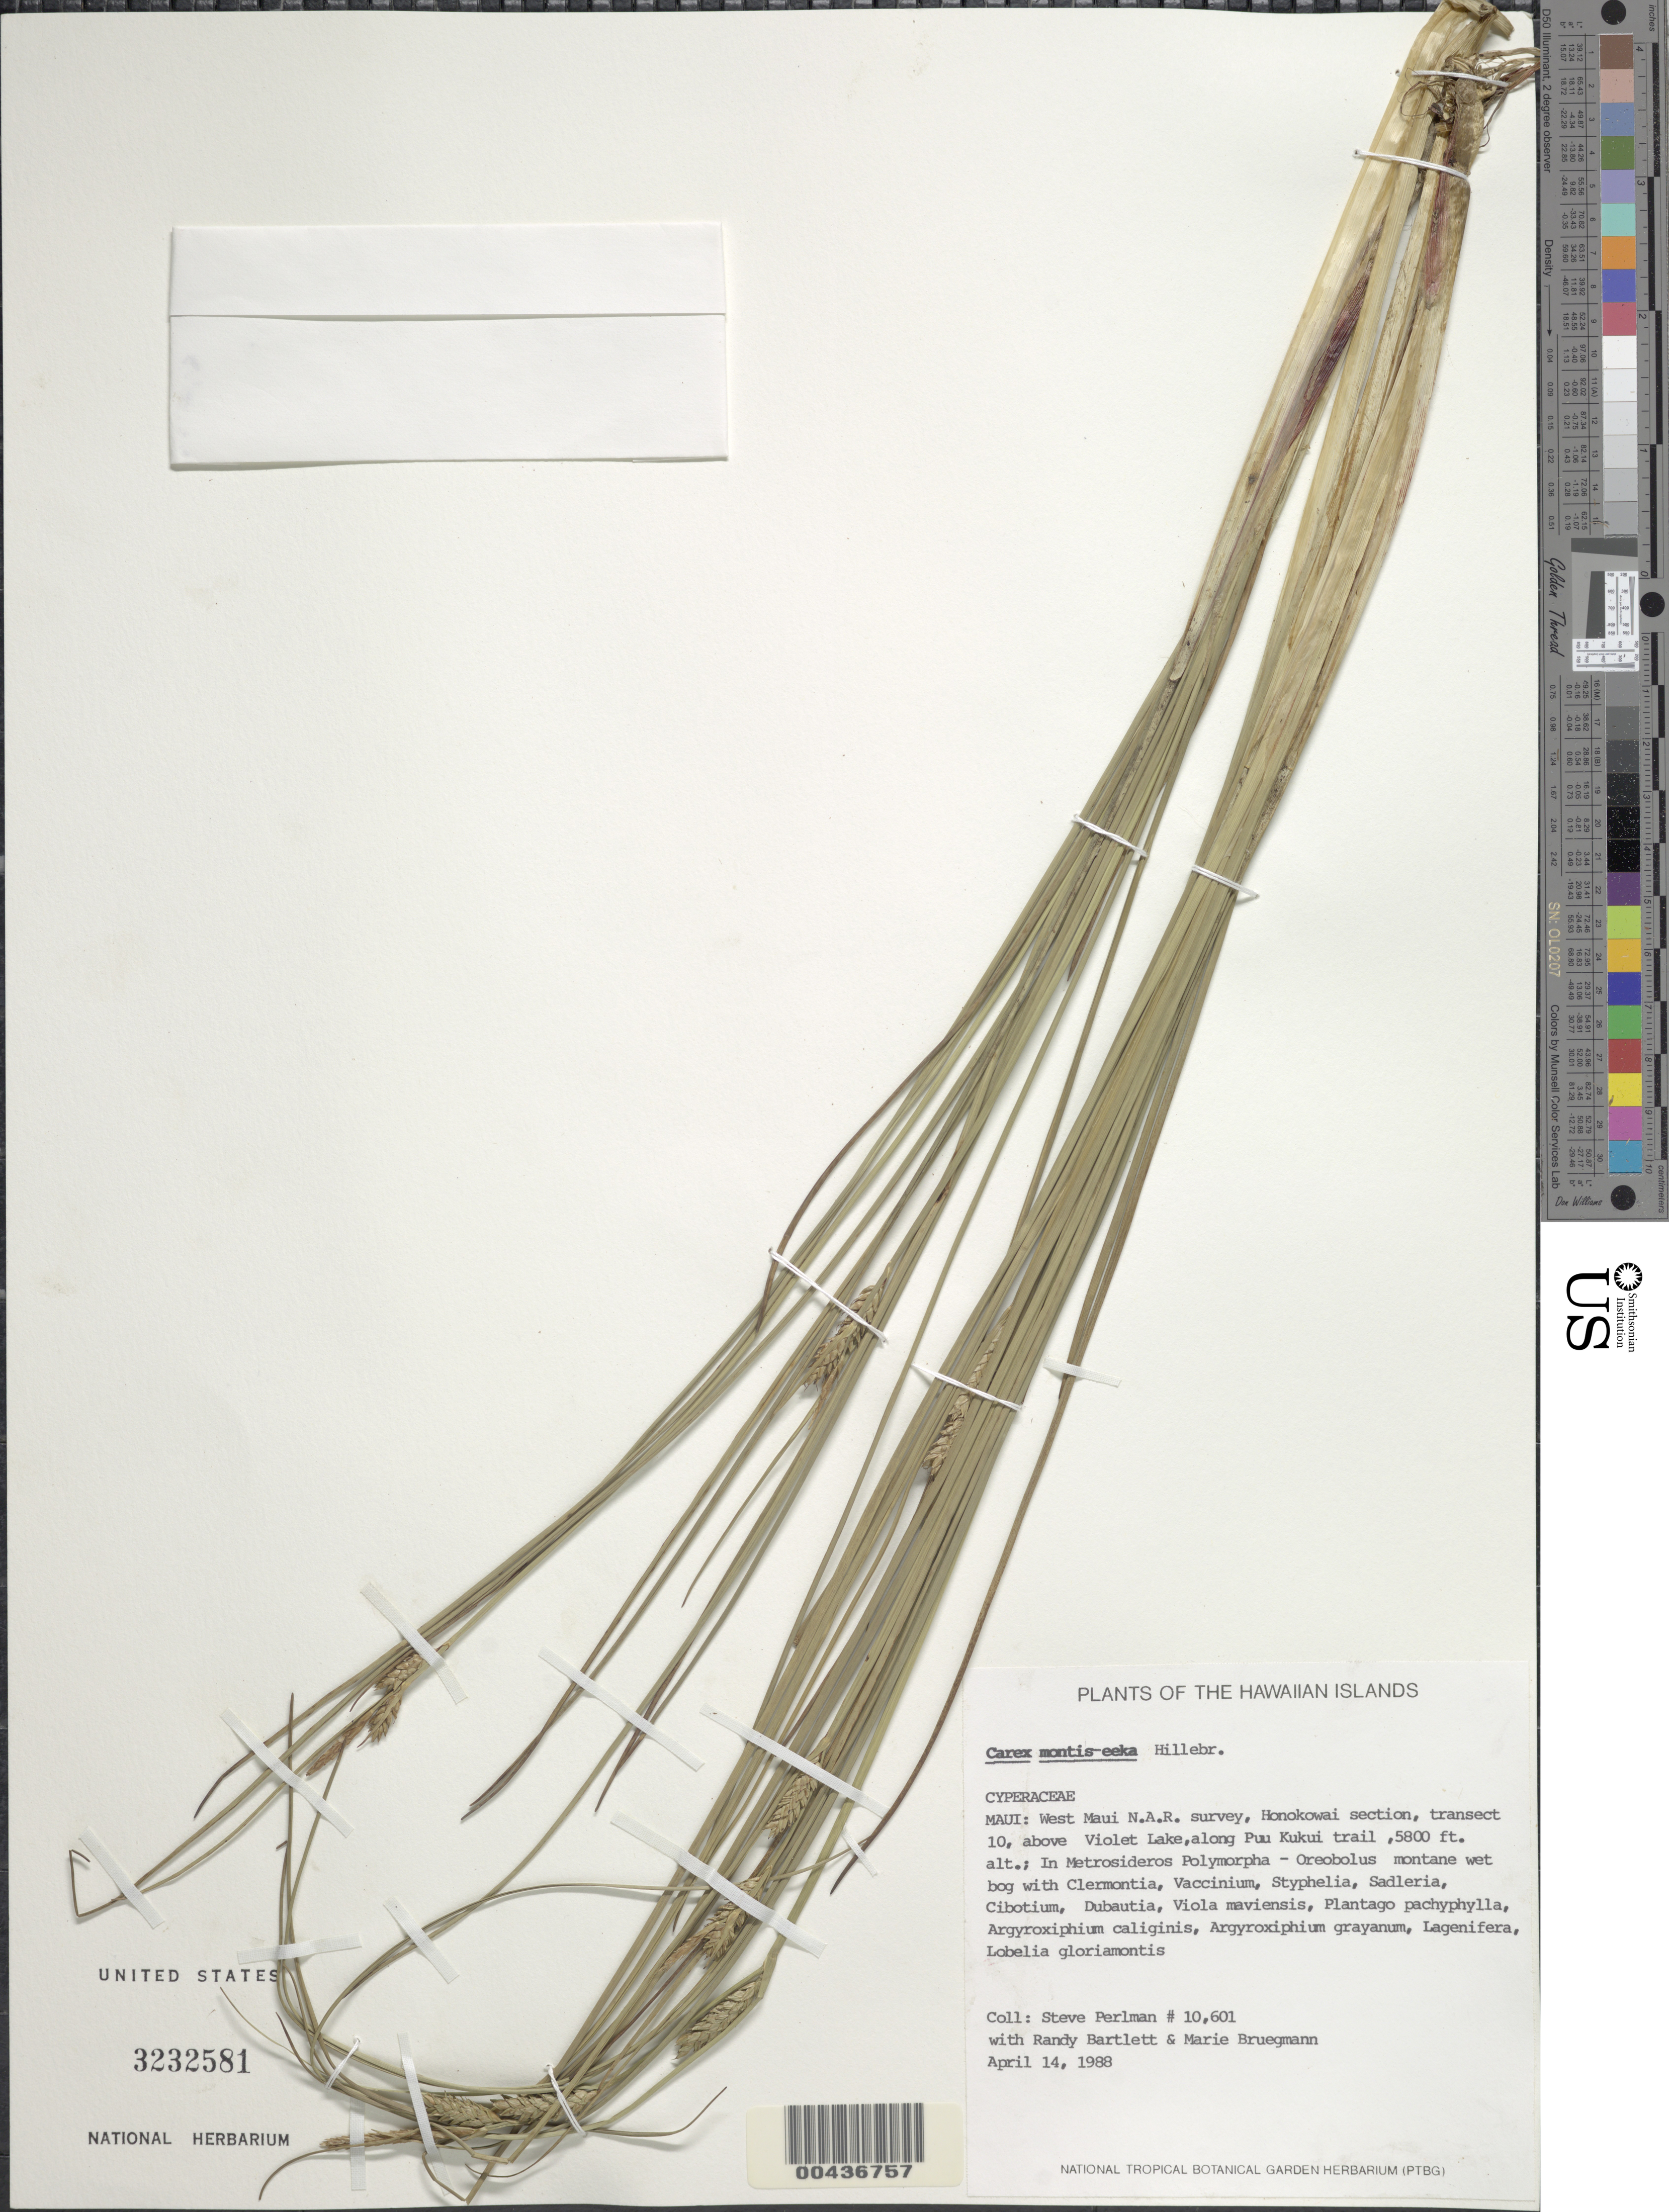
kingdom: Plantae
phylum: Tracheophyta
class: Liliopsida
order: Poales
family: Cyperaceae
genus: Carex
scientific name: Carex montis-eeka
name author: Hillebr.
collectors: S. P. Perlman, R. Bartlett & M. Bruegmann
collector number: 10601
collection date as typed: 14 Apr 1988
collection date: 1988-04-14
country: United States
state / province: Hawaii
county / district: Maui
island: Maui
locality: W Maui N.A.R. survey, Honokowai section, transect 10, above Violet Lake, along Puu Kukui trail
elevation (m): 1768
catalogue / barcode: US 3232581